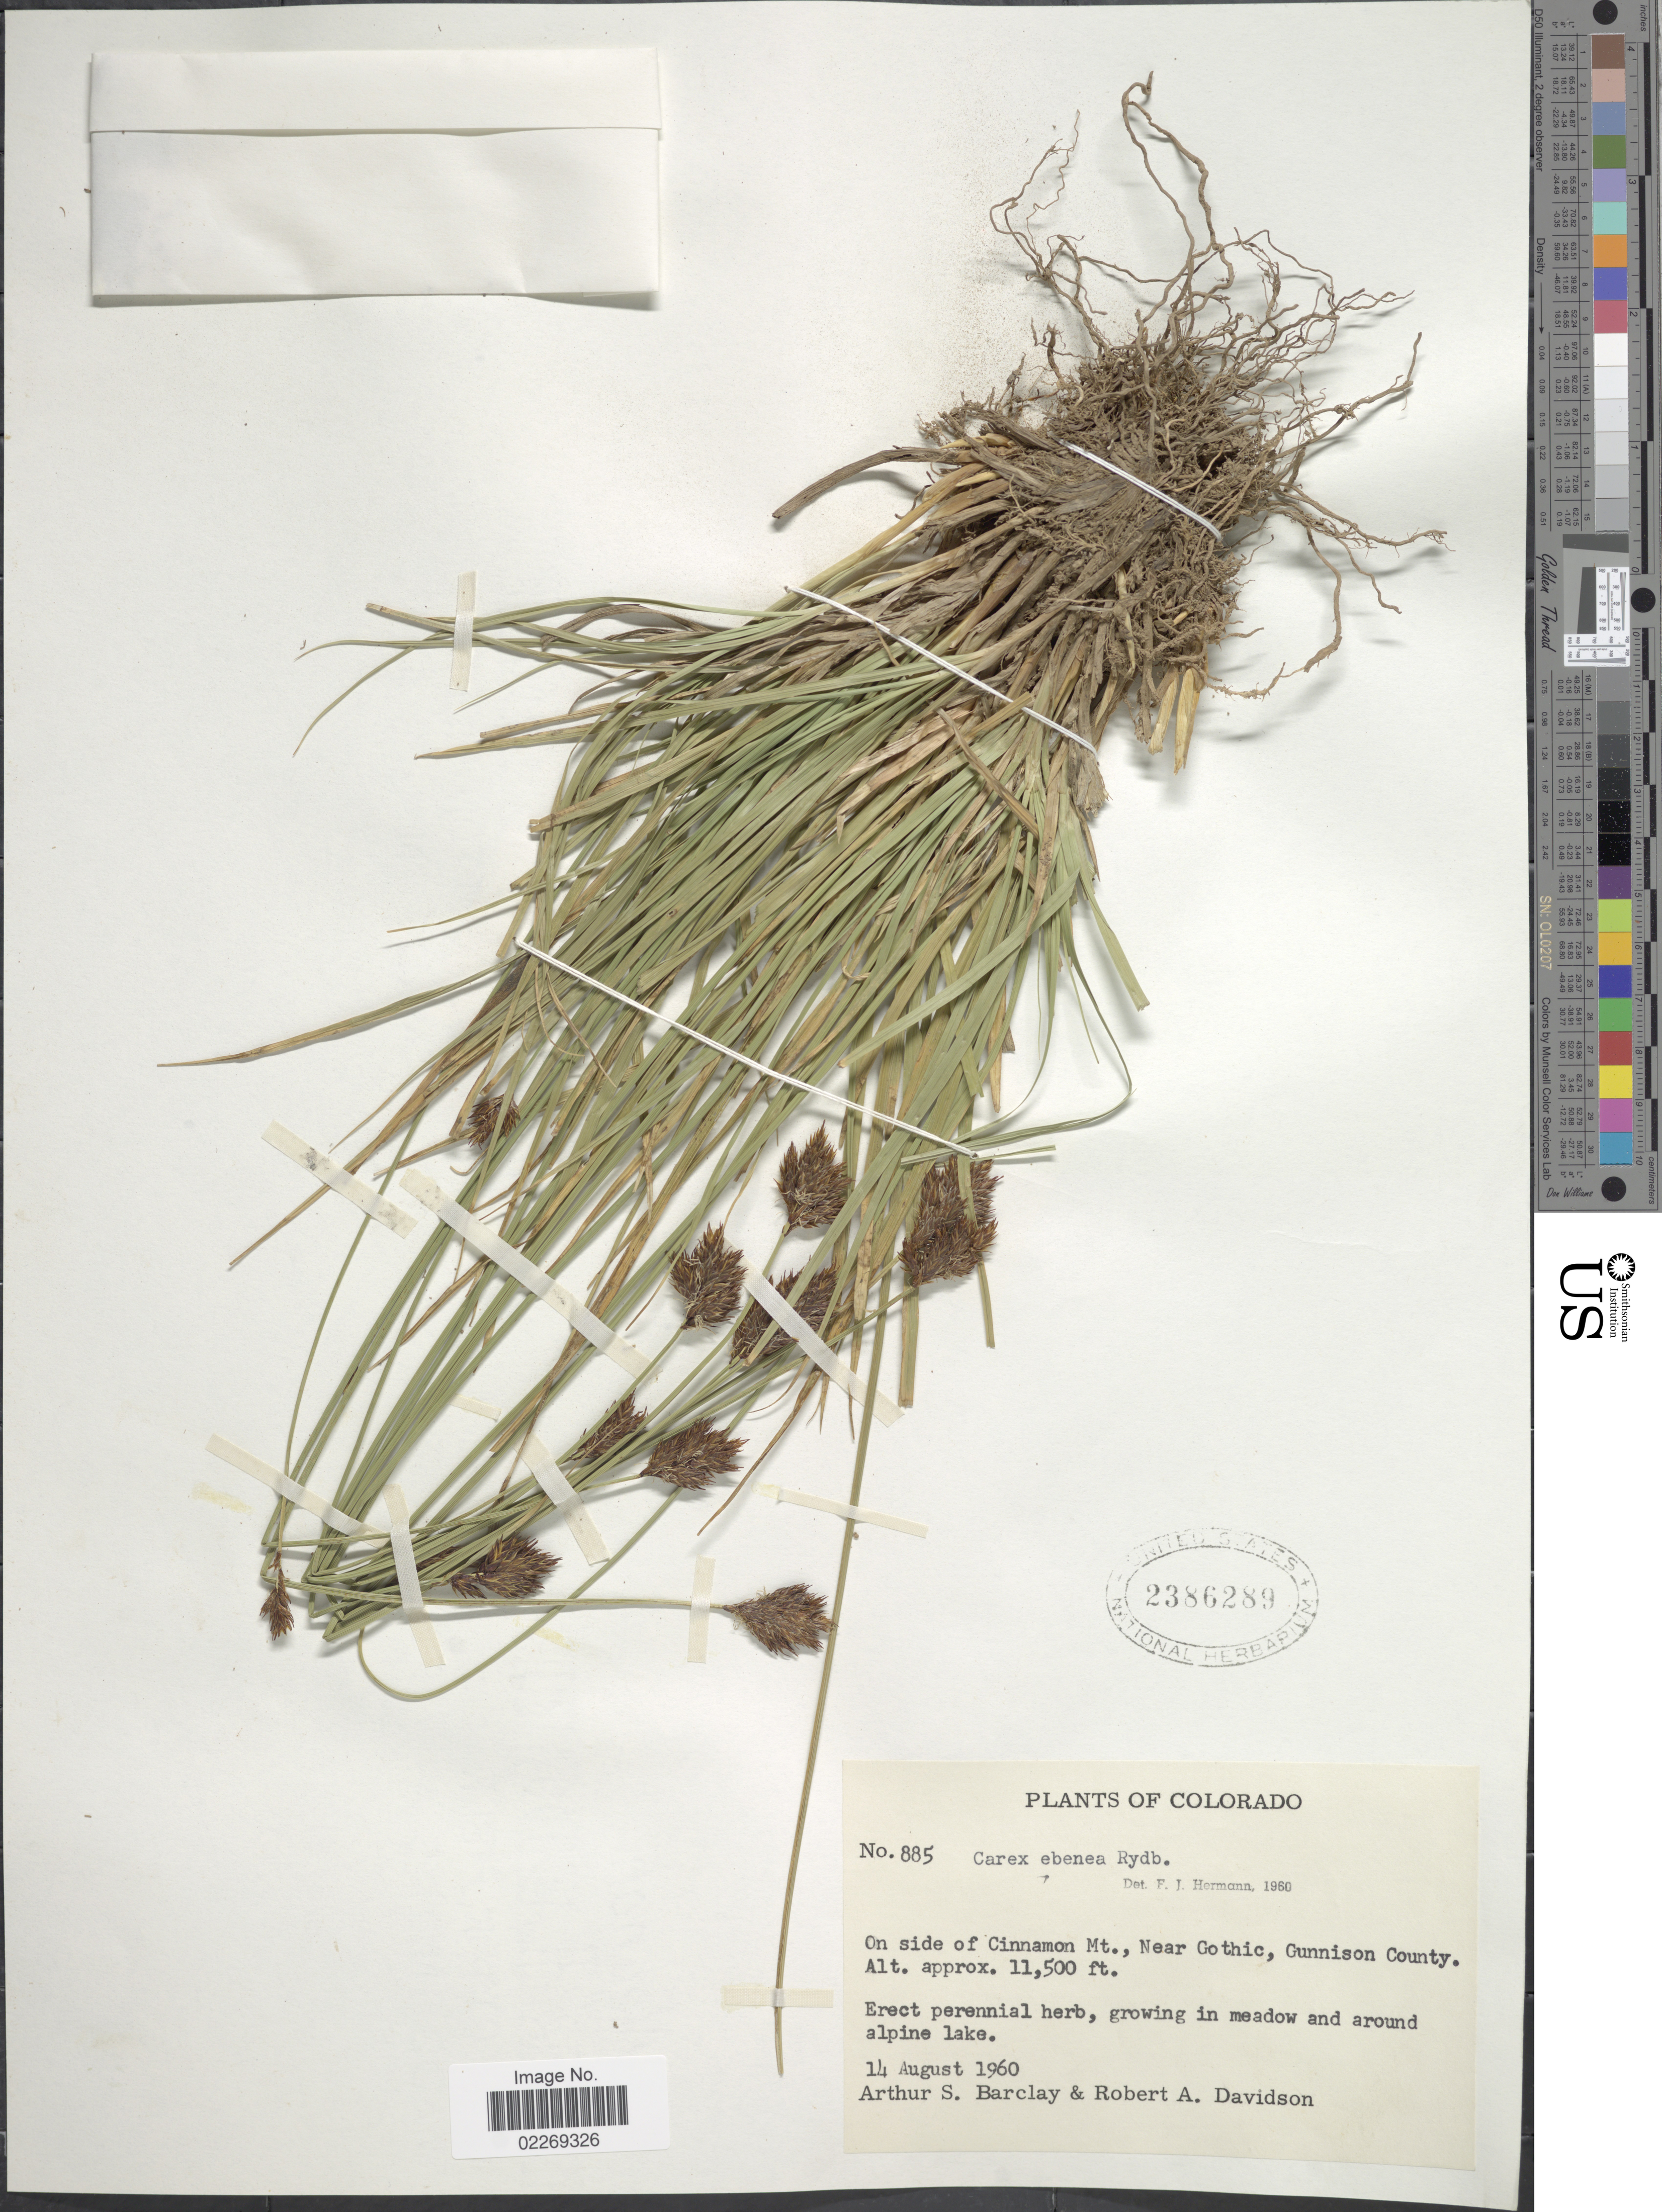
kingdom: Plantae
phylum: Tracheophyta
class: Liliopsida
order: Poales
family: Cyperaceae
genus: Carex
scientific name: Carex ebenea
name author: Rydb.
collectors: A. S. Barclay & R. A. Davidson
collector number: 885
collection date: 1960-08-14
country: United States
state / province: Colorado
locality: On side of Cinnamon Mt., Near Gothic, Gunnison County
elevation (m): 3505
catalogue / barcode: US 2386289